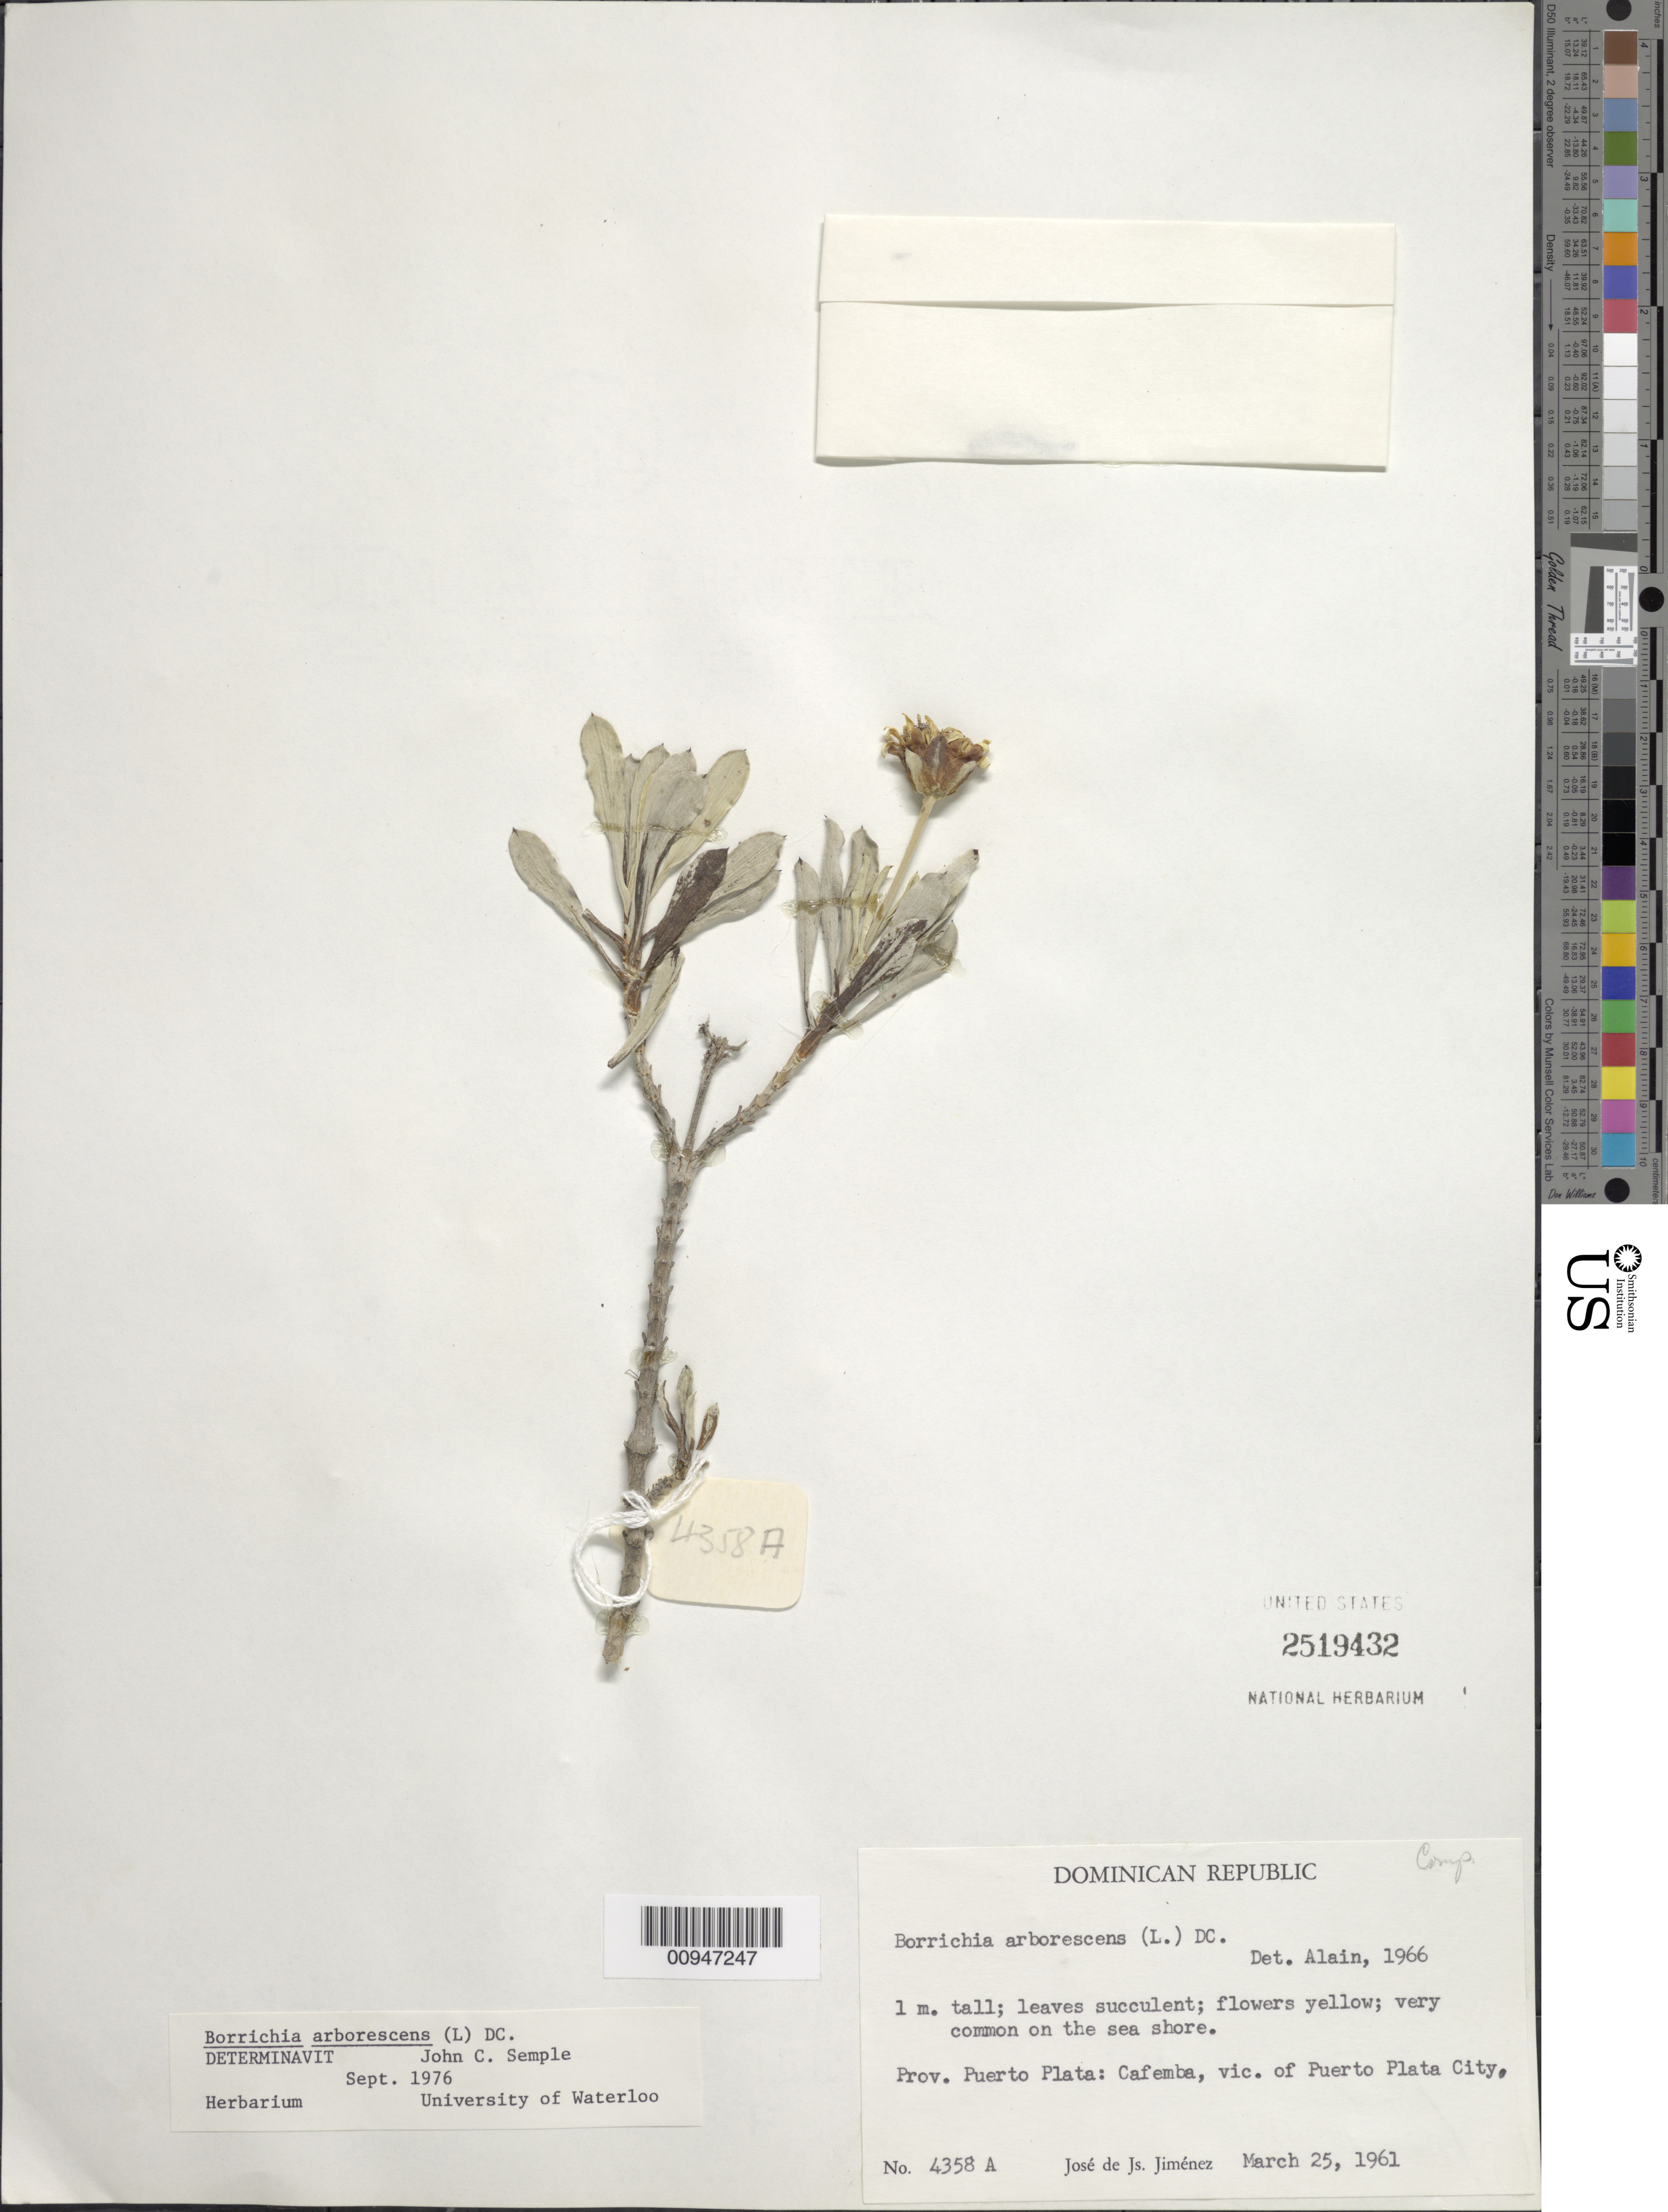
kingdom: Plantae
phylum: Tracheophyta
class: Magnoliopsida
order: Asterales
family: Asteraceae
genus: Borrichia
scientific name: Borrichia arborescens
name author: (L.) DC.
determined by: Semple, J. C.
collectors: J. J. Jiménez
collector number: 4358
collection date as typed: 25 Mar 1961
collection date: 1961-03-25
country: Dominican Republic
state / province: Puerto Plata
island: Hispaniola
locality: Cafemba, vicinity of Puerto Plata City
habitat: On the seashore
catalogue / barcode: US 2519432